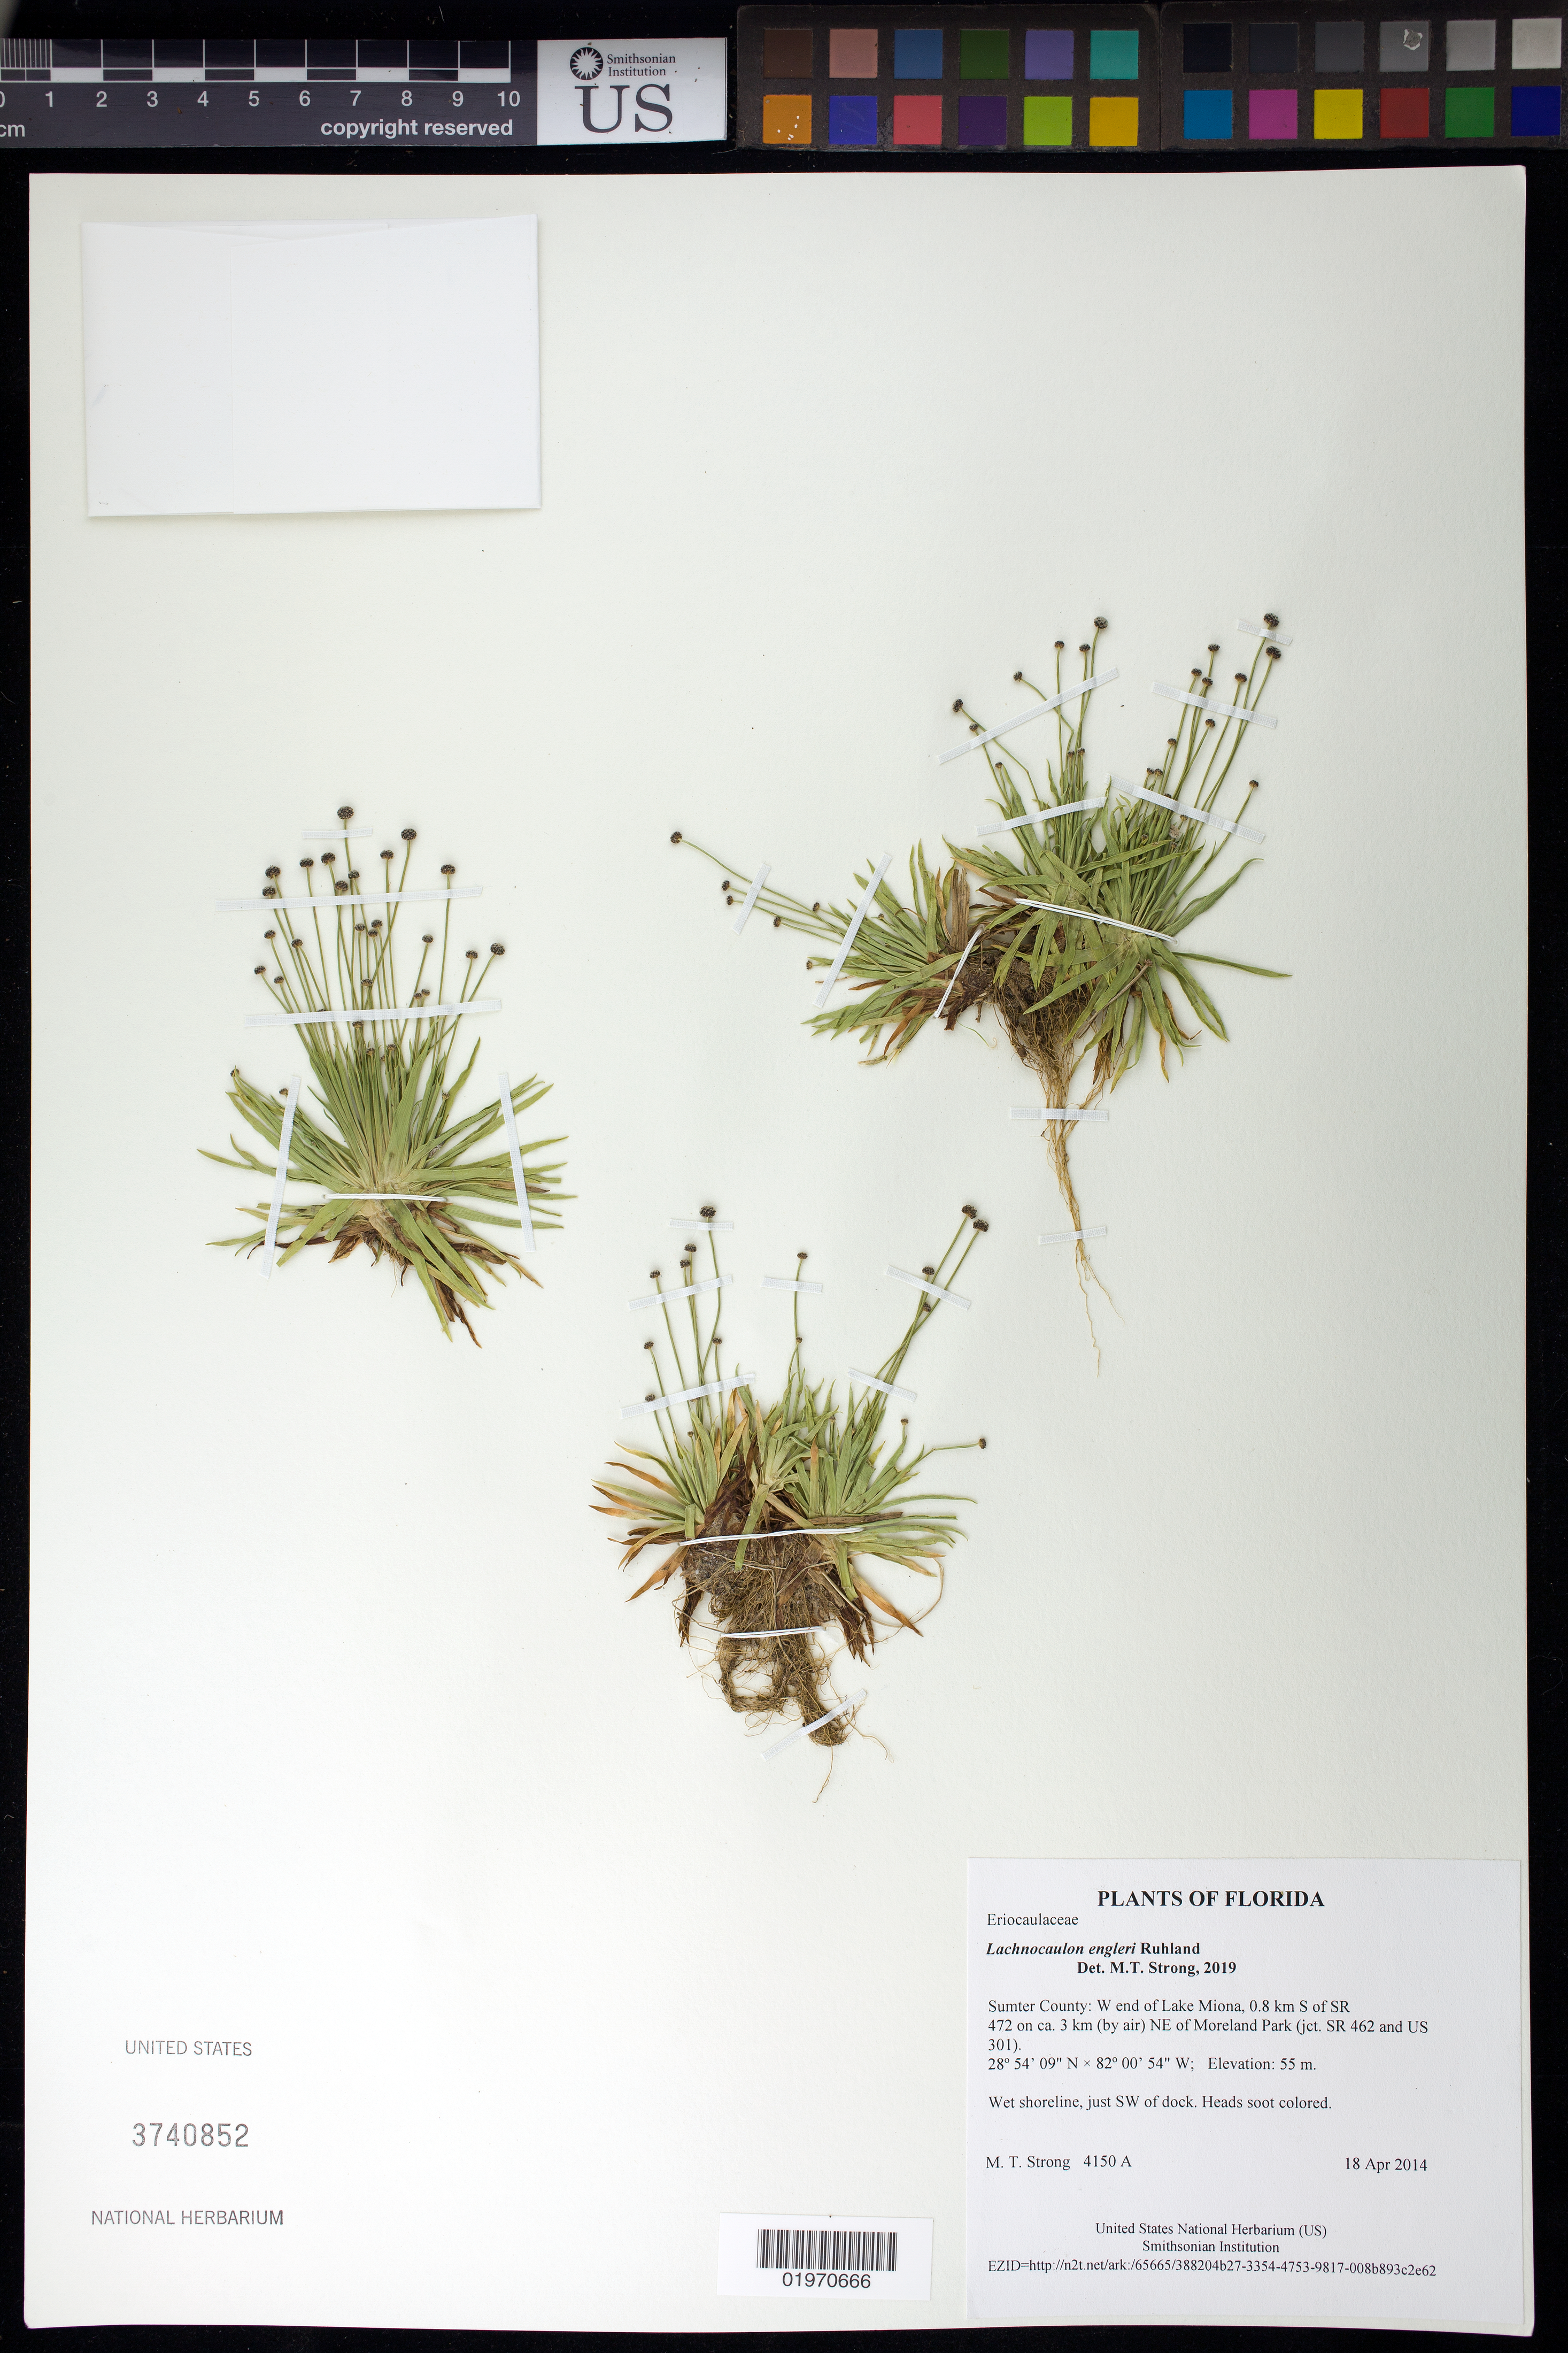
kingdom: Plantae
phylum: Tracheophyta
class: Liliopsida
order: Poales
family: Eriocaulaceae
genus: Lachnocaulon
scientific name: Lachnocaulon engleri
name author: Ruhland in Engl.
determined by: Strong, Mark T., (BOT), Smithsonian Institution - National Museum of Natural History (UNITED STATES)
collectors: M. T. Strong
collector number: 4150 A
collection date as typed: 18 Apr 2014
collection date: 2014-04-18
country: United States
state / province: Florida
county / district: Sumter County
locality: W end of Lake Miona, 0.8 km S of SR 472 on ca. 3 km (by air) NE of Moreland Park (jct. SR 462 and US 301)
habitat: Wet shoreline, just SW of dock.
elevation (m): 55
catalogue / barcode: US 3740852